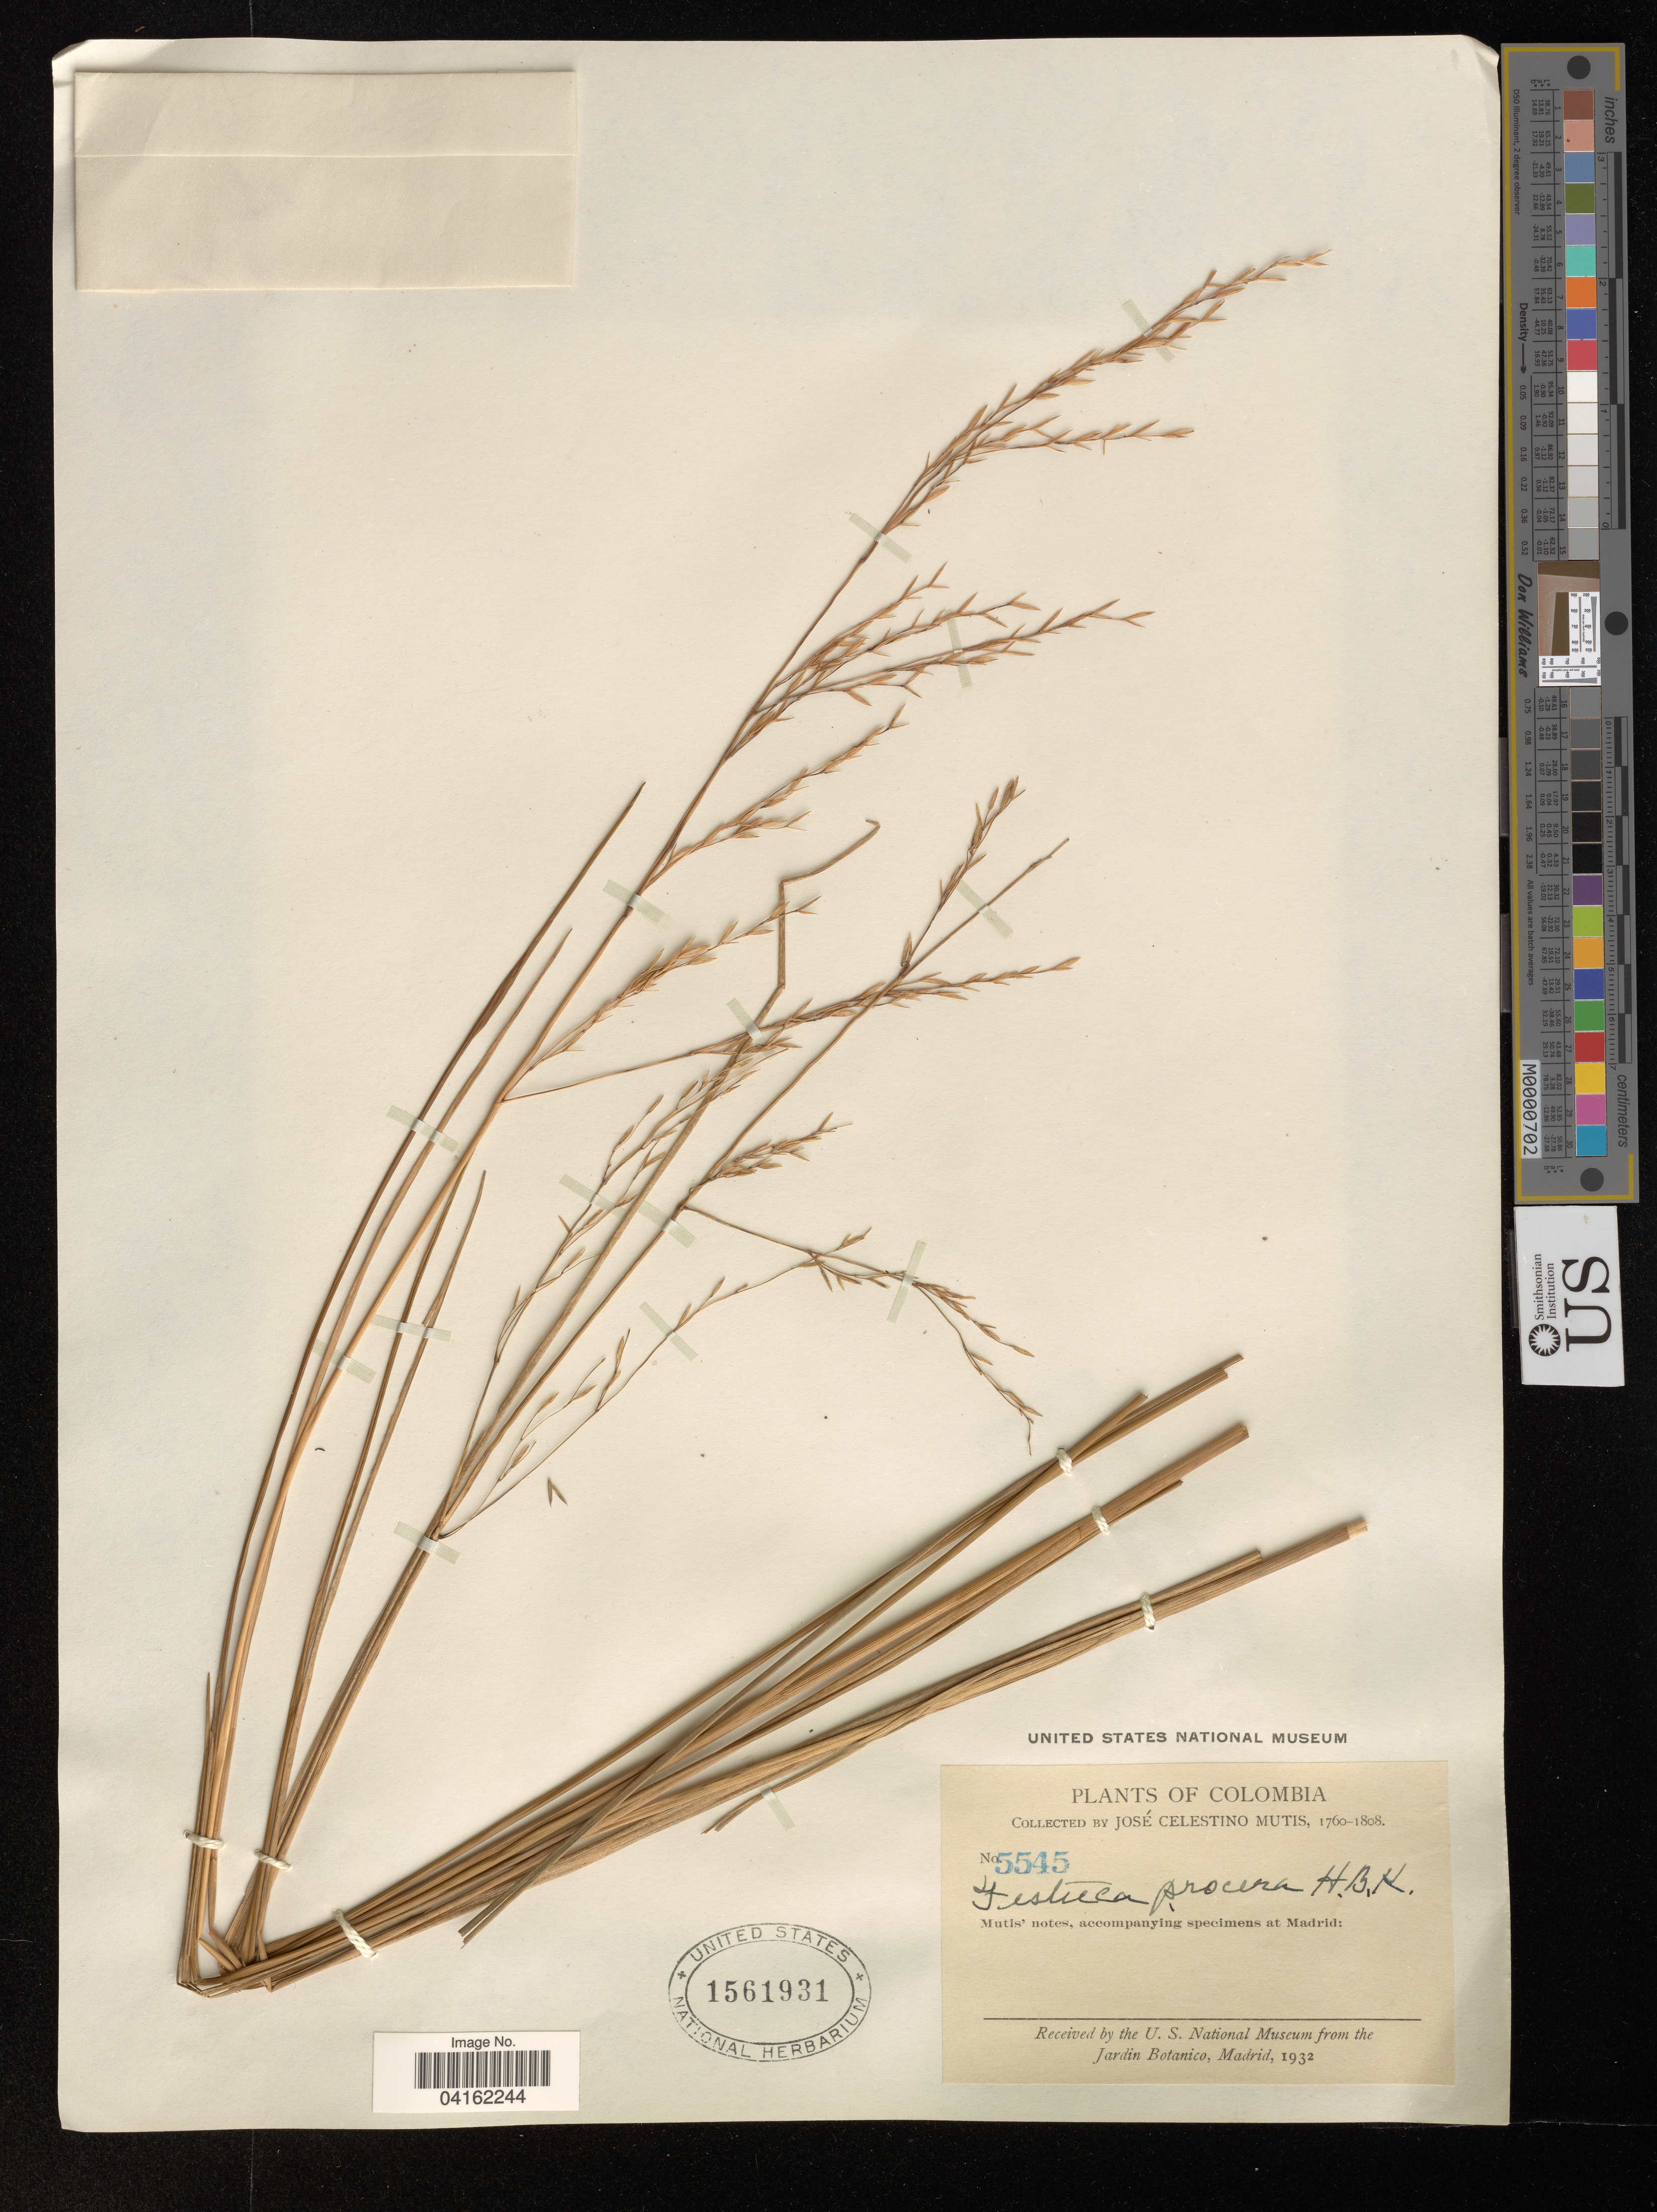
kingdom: Plantae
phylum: Tracheophyta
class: Liliopsida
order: Poales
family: Poaceae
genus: Festuca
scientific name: Festuca procera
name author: Kunth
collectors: J. C. B. Mutis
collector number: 5545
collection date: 1760/1808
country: Colombia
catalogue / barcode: US 1561931